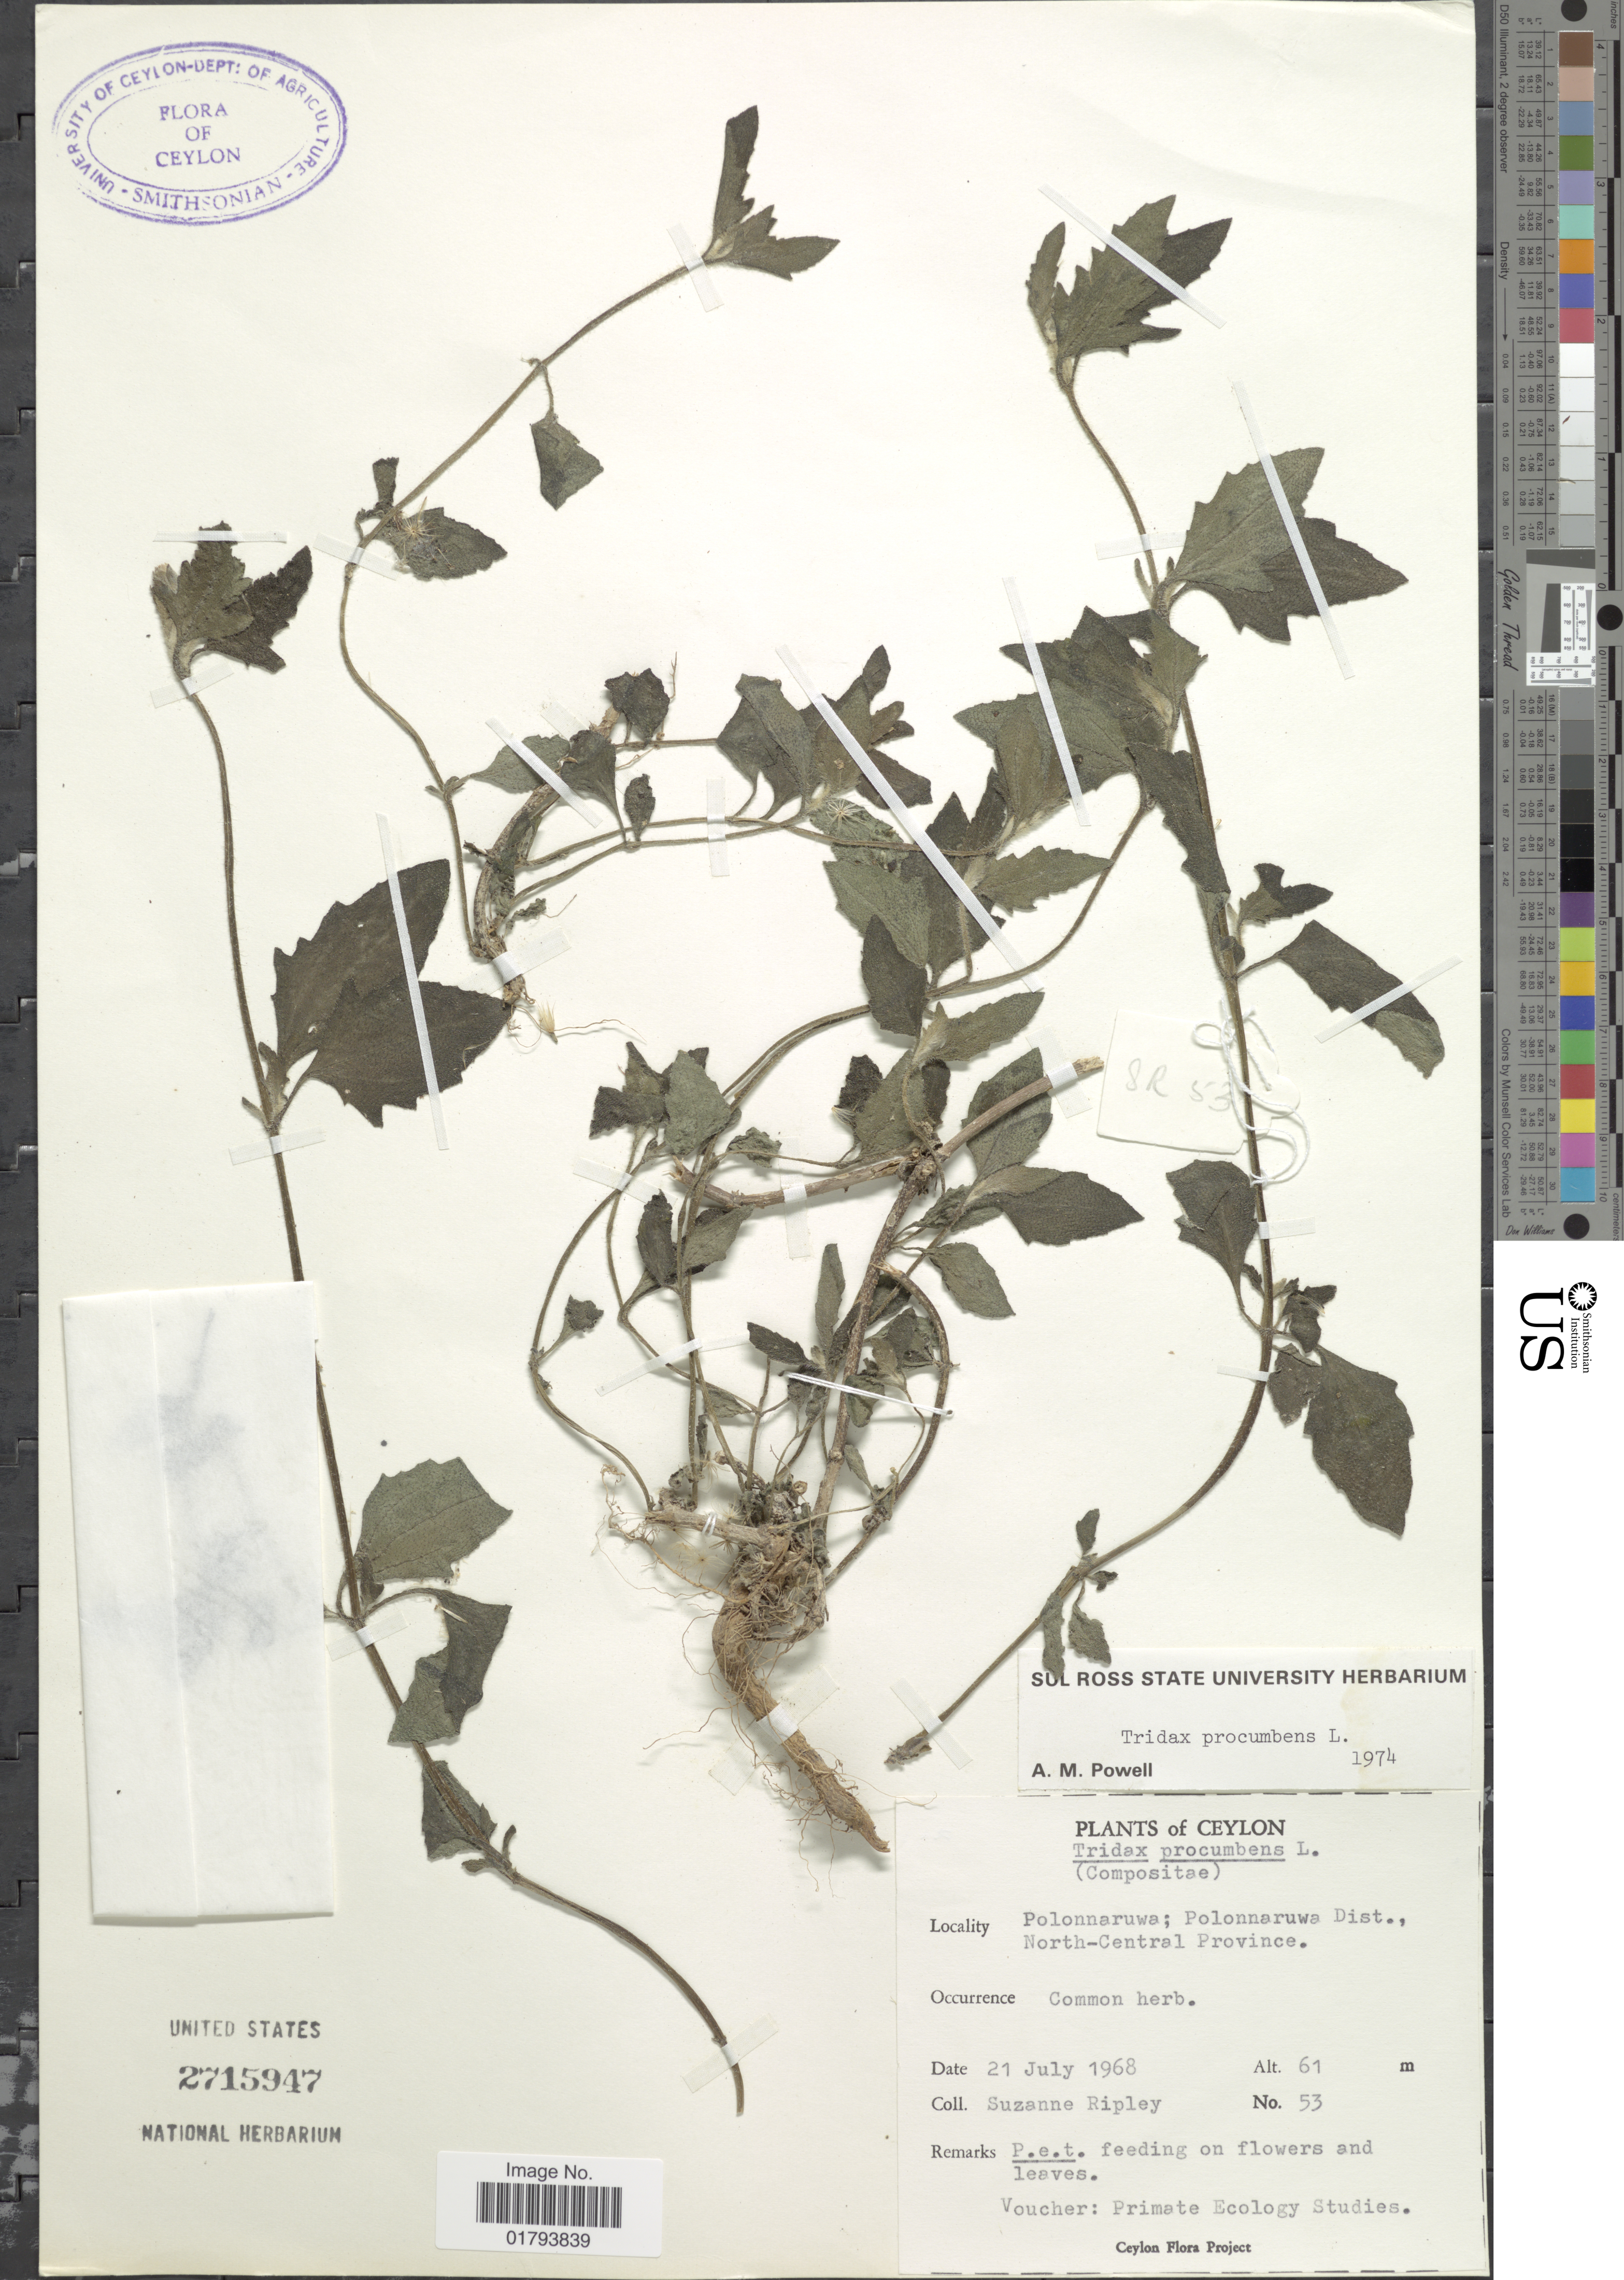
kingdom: Plantae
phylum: Tracheophyta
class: Magnoliopsida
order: Asterales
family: Asteraceae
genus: Tridax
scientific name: Tridax procumbens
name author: L.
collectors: S. Ripley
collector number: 53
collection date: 1968-07-21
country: Sri Lanka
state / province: North Central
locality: Ceylon, Polonnaruwa Sacred Area; Polonnaruwa Dsit.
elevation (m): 61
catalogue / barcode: US 2715947